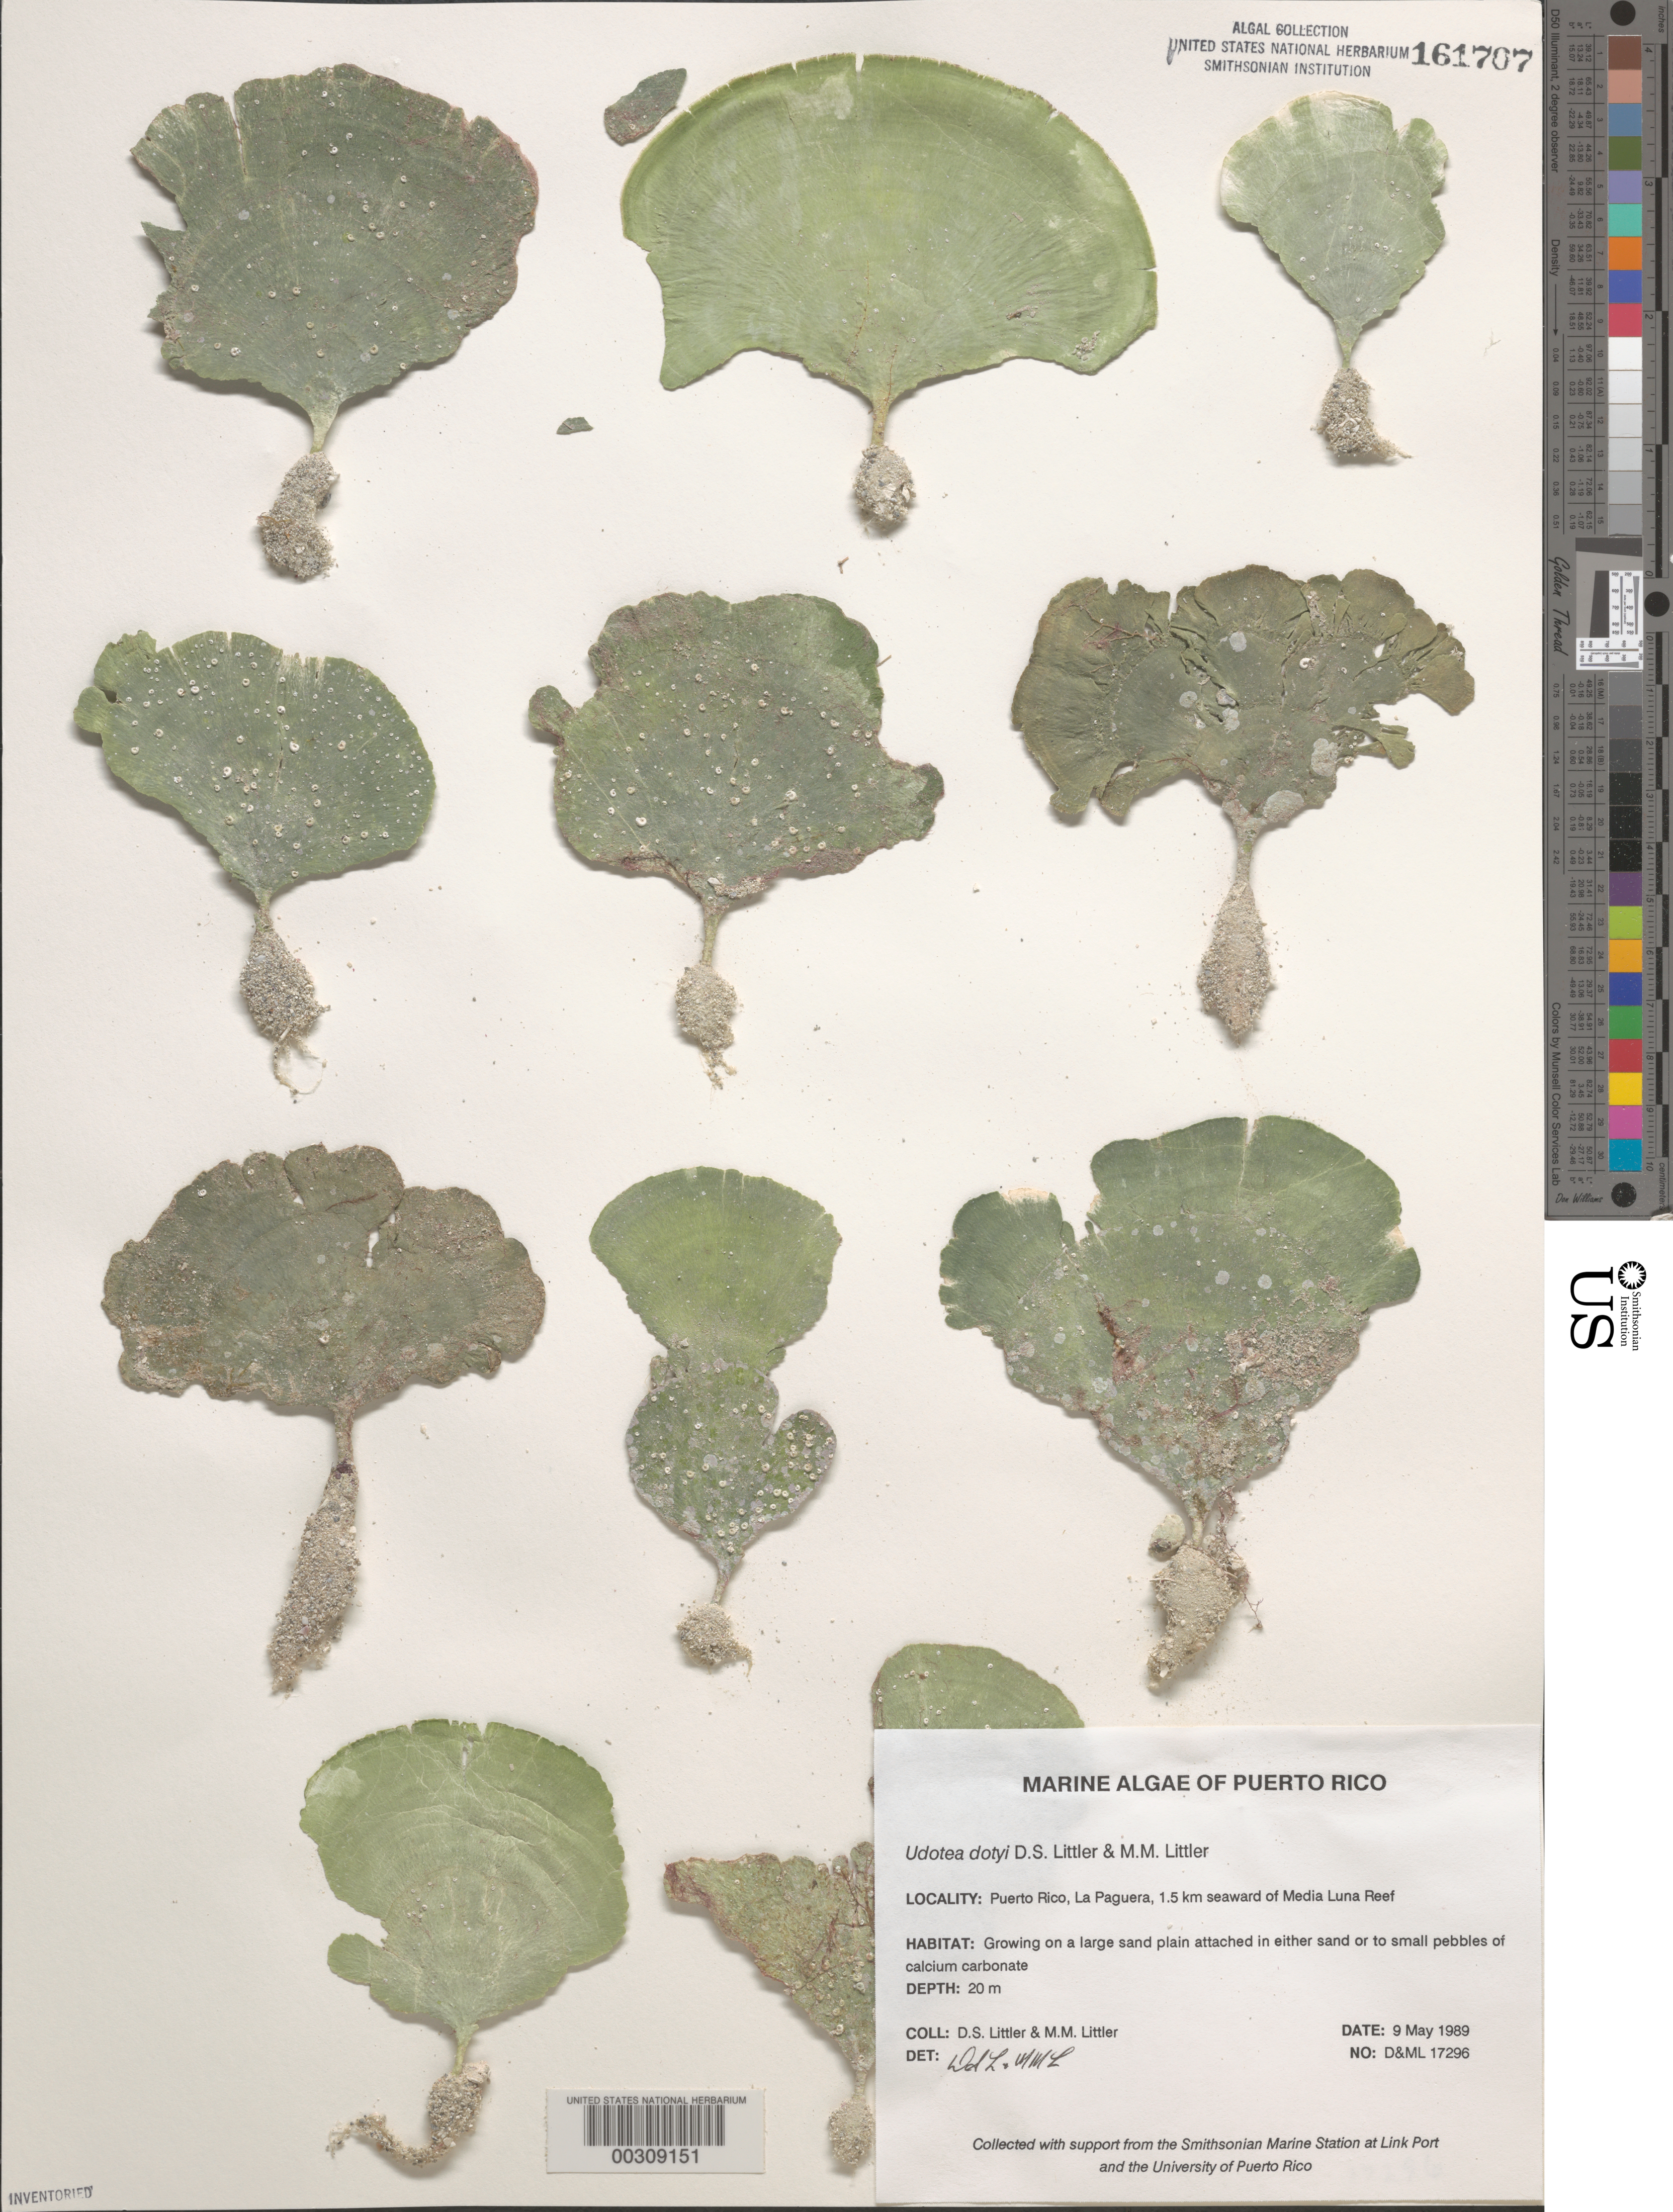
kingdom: Plantae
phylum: Chlorophyta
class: Ulvophyceae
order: Bryopsidales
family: Udoteaceae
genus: Udotea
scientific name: Udotea dotyi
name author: D.S. Littler & Littler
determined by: Littler, D. S.; Littler, M. M.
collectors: D. S. Littler & M. M. Littler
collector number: D&ML 17296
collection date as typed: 09 May 1989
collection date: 1989-05-09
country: Puerto Rico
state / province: Lajas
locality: La Parguera, 1.5 km seaward of Media Luna Reef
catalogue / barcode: US 161707